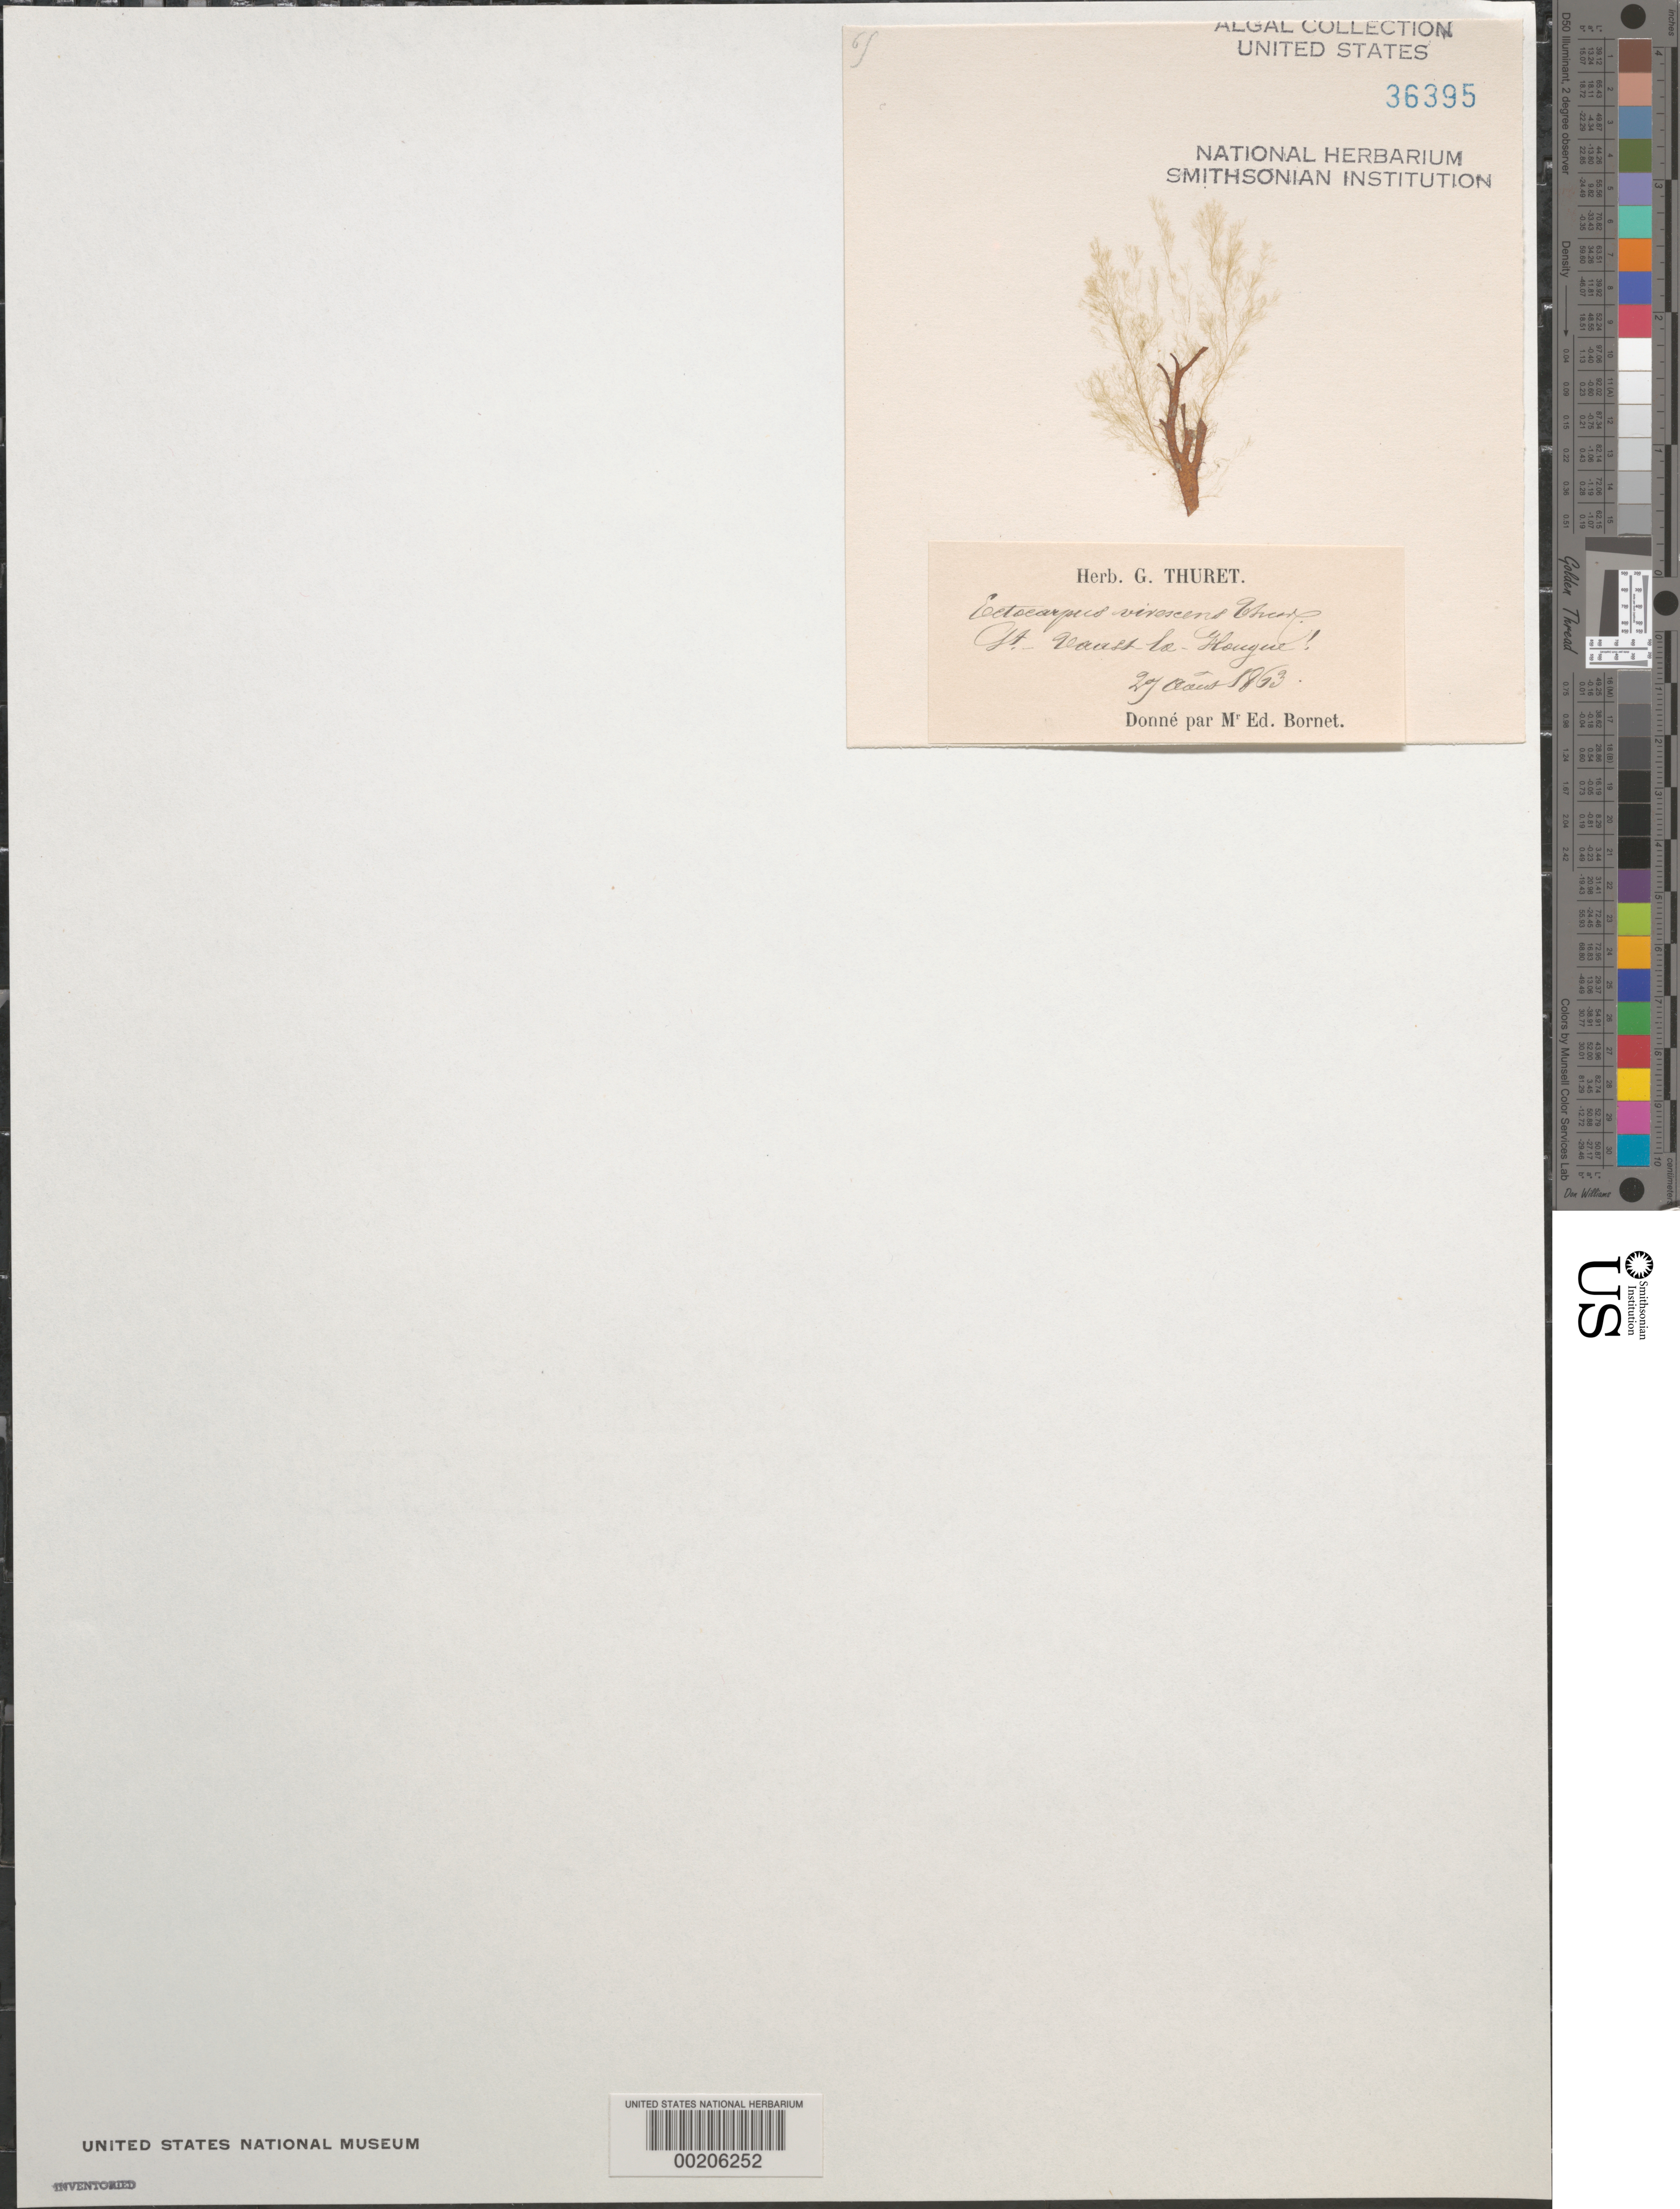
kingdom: Chromista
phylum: Ochrophyta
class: Phaeophyceae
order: Ectocarpales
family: Acinetosporaceae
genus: Feldmannia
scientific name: Feldmannia mitchelliae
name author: (Harv.) H.-S. Kim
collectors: Thuret, G. (herbarium)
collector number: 65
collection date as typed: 27 Aug 1863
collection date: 1863-08-27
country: France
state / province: Normandie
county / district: Manche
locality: St. vaast-la-hougue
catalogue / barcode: US 36395